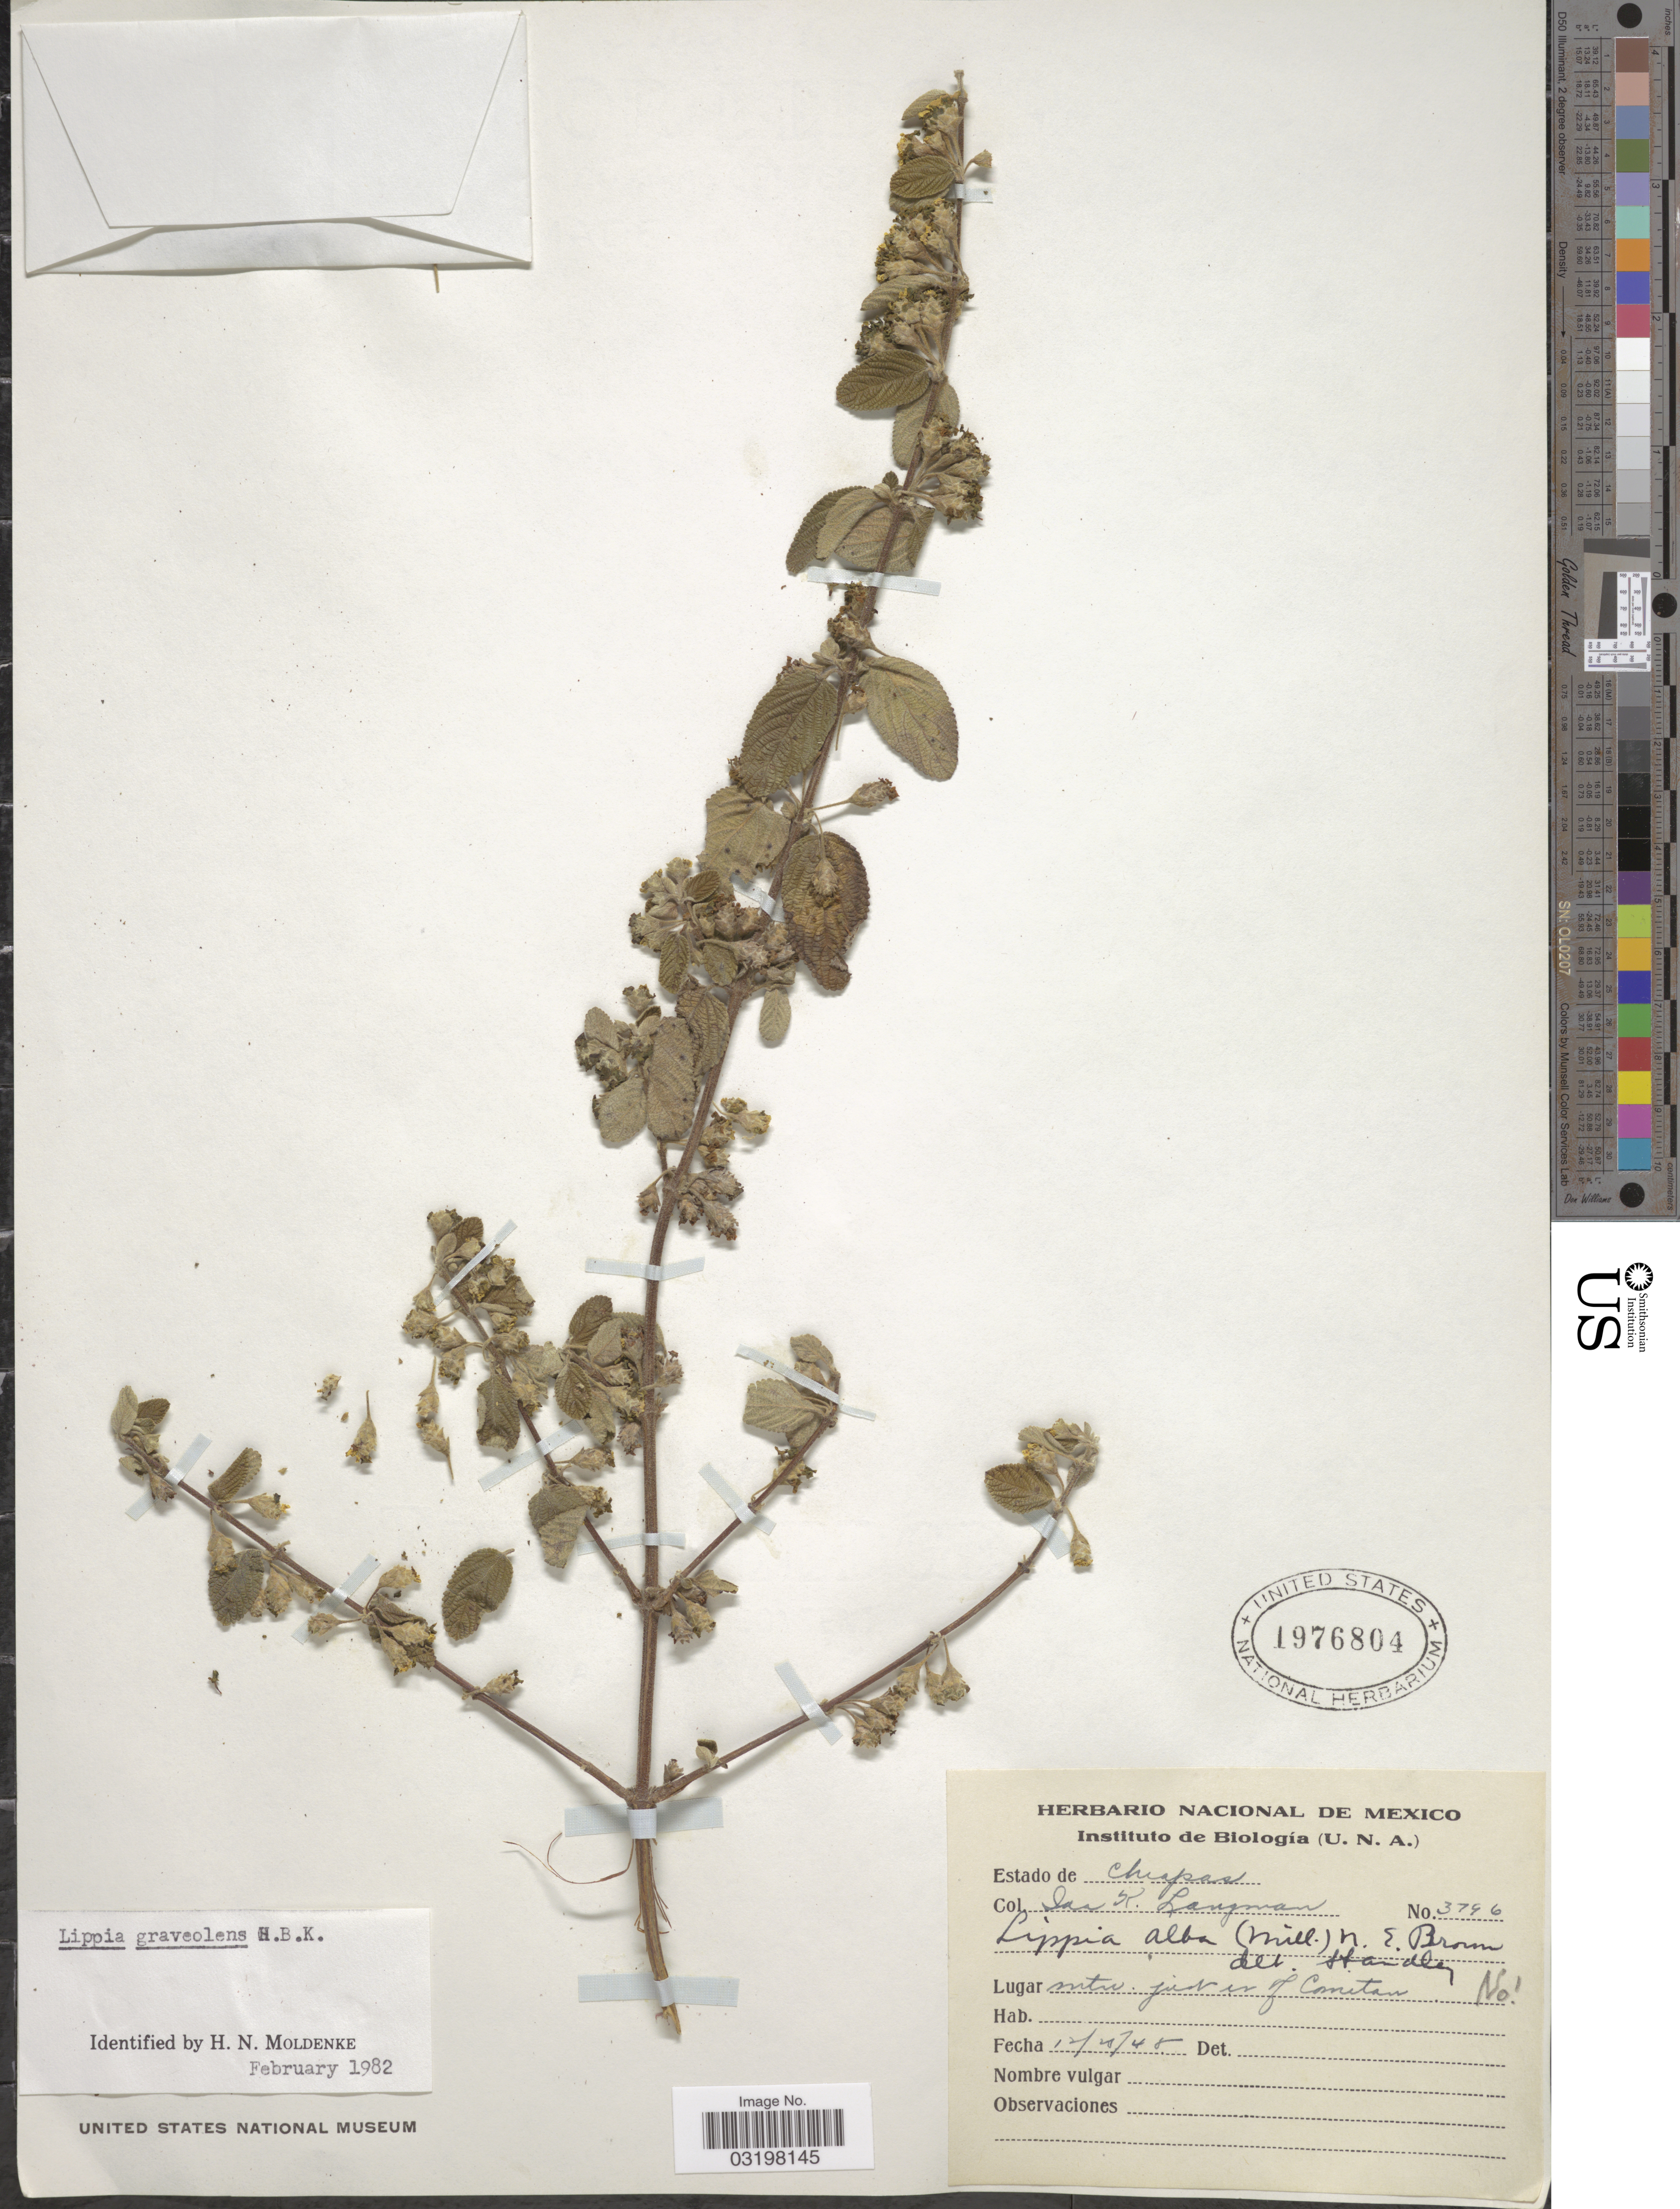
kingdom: Plantae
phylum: Tracheophyta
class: Magnoliopsida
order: Lamiales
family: Verbenaceae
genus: Lippia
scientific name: Lippia graveolens f. graveolens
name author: Kunth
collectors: J. Langman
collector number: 3796*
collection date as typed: Transcribed d/m/y: 12/4/48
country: Mexico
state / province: Chiapas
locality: Mtn just w of Comitan.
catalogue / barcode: US 1976804